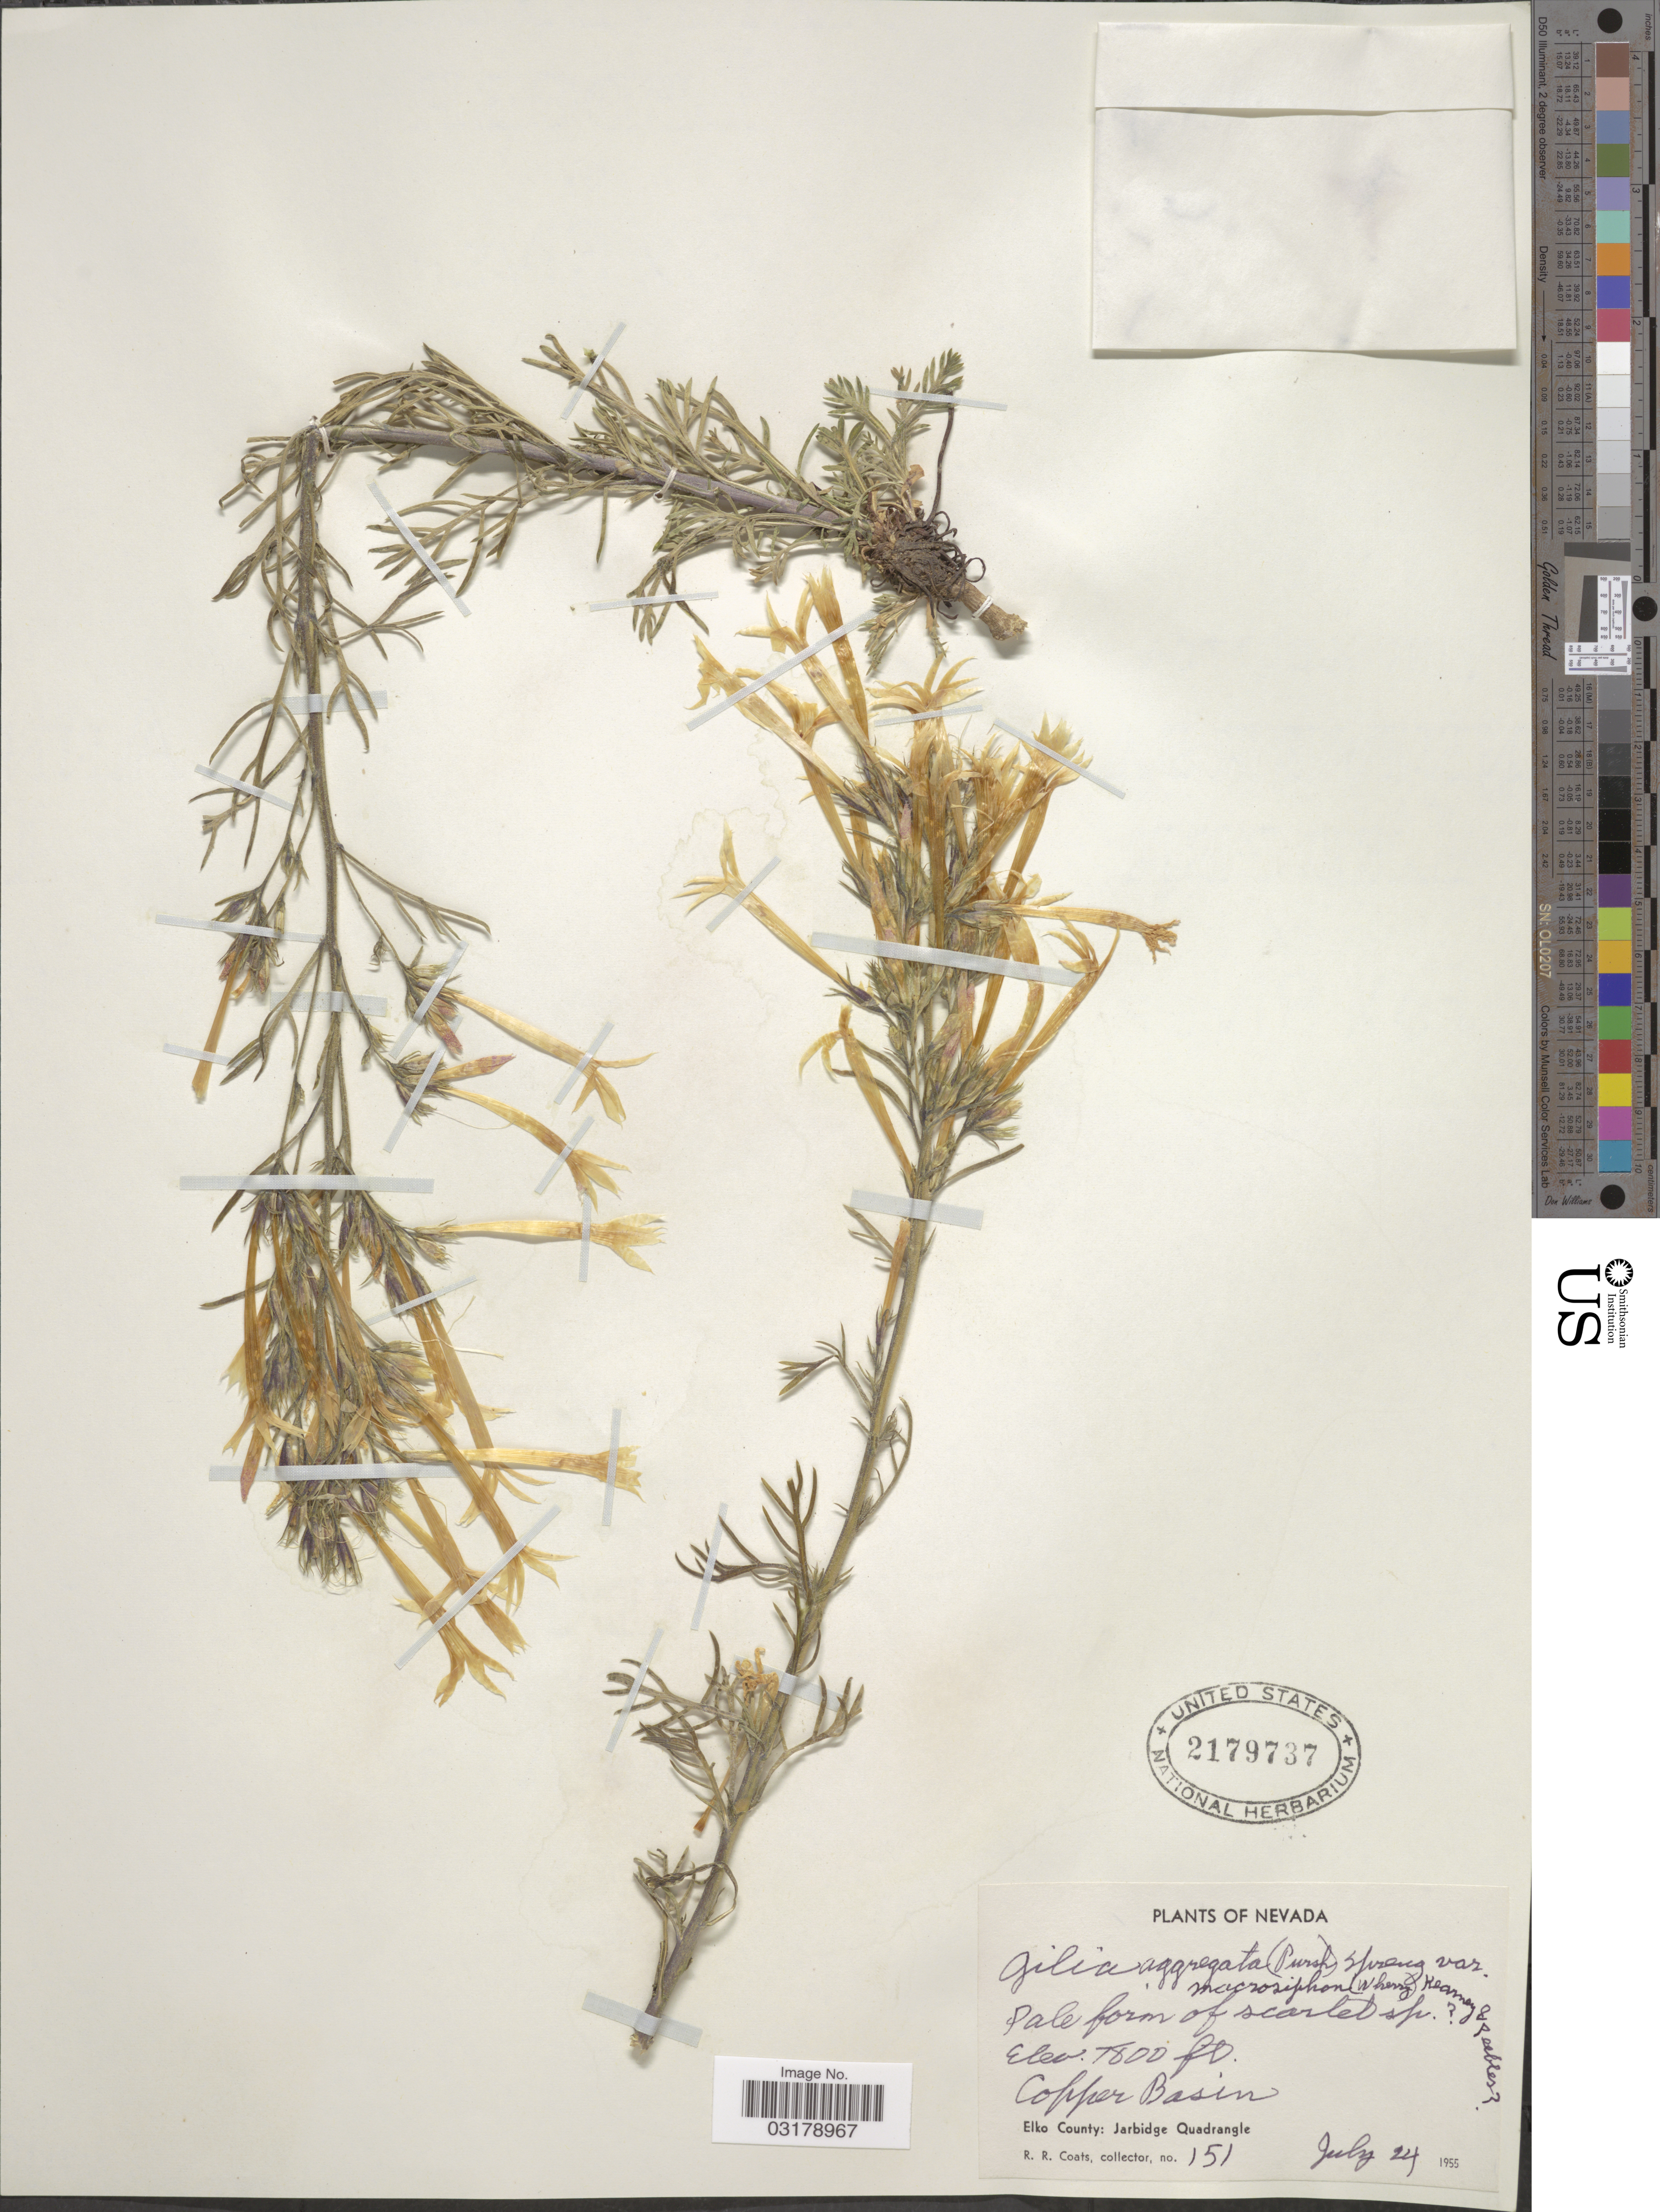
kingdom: Plantae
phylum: Tracheophyta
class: Magnoliopsida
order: Ericales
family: Polemoniaceae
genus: Ipomopsis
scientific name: Ipomopsis aggregata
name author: (Pursh) V.E. Grant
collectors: R. Coats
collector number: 151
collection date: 1955-08-24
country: United States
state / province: Nevada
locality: Copper Basin. Elko County: Jarbidge Quadrangle.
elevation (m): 2377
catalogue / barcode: US 2179737